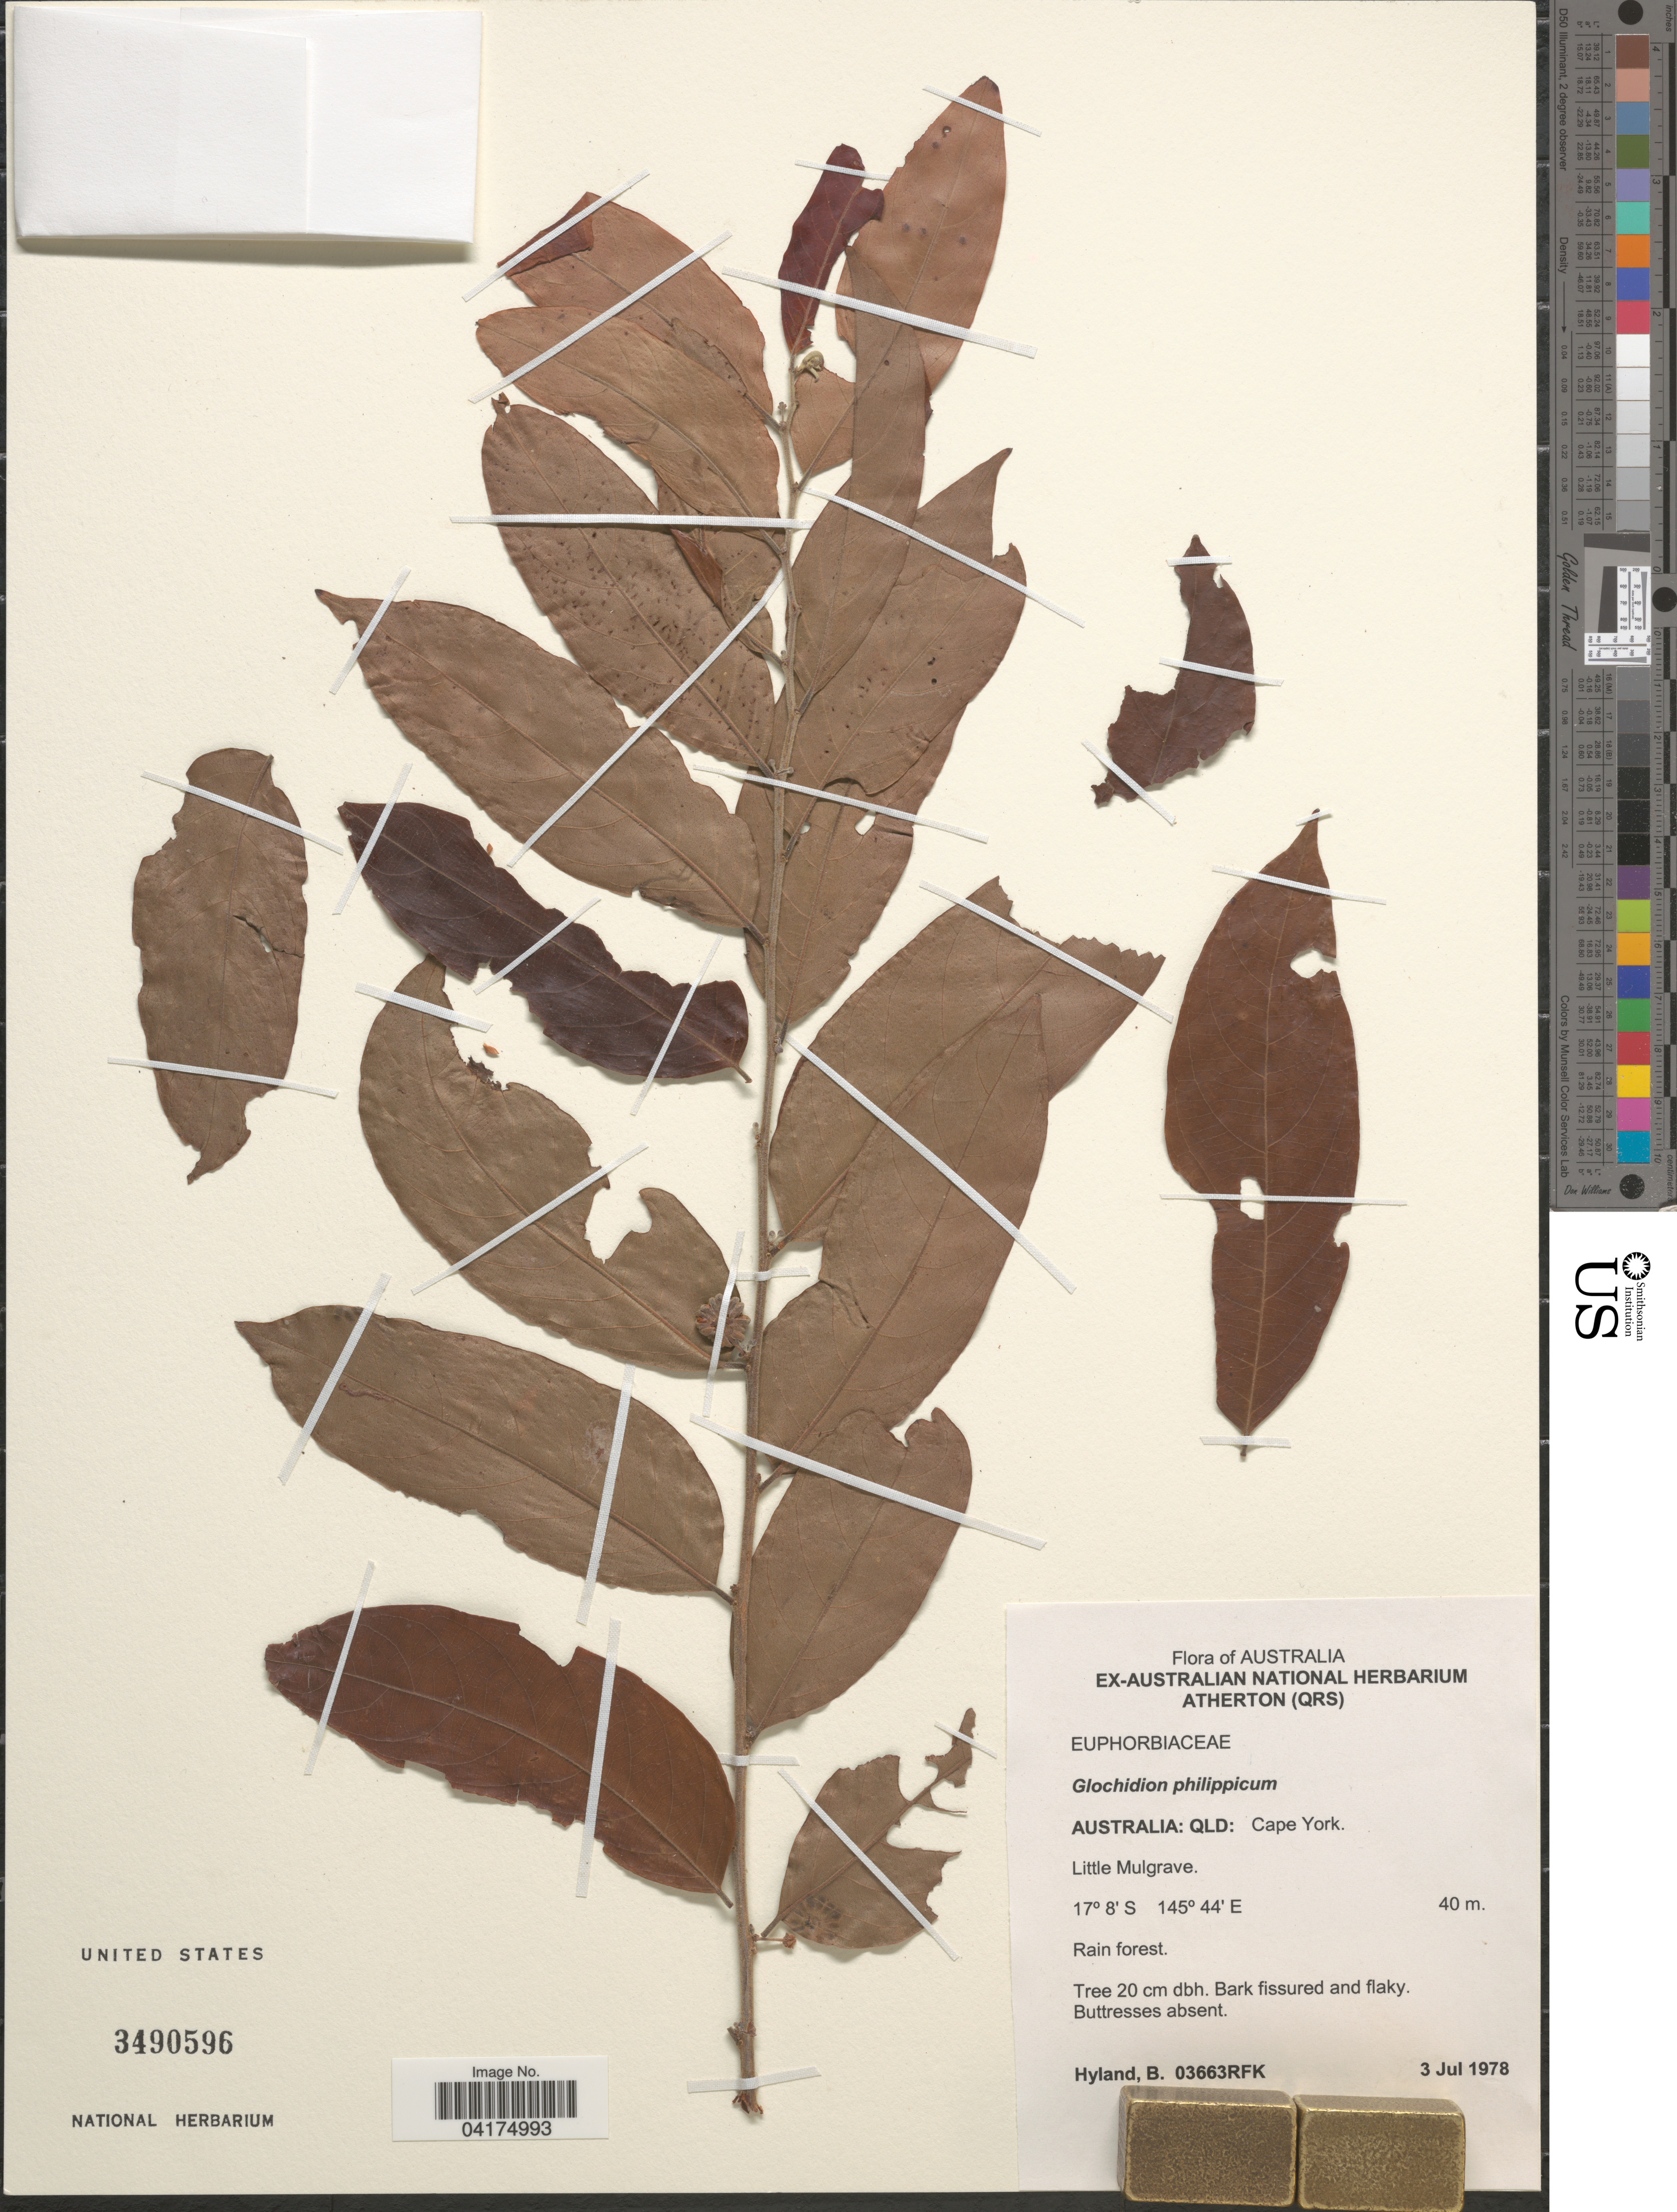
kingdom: Plantae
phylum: Tracheophyta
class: Magnoliopsida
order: Malpighiales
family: Phyllanthaceae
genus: Glochidion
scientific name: Glochidion philippicum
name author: (Cav.) C.B. Rob.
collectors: B. P. Hyland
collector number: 03663RFK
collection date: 1978-07-03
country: Australia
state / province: Queensland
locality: Cape York. Little Mulgrave.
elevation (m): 40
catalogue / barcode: US 3490596